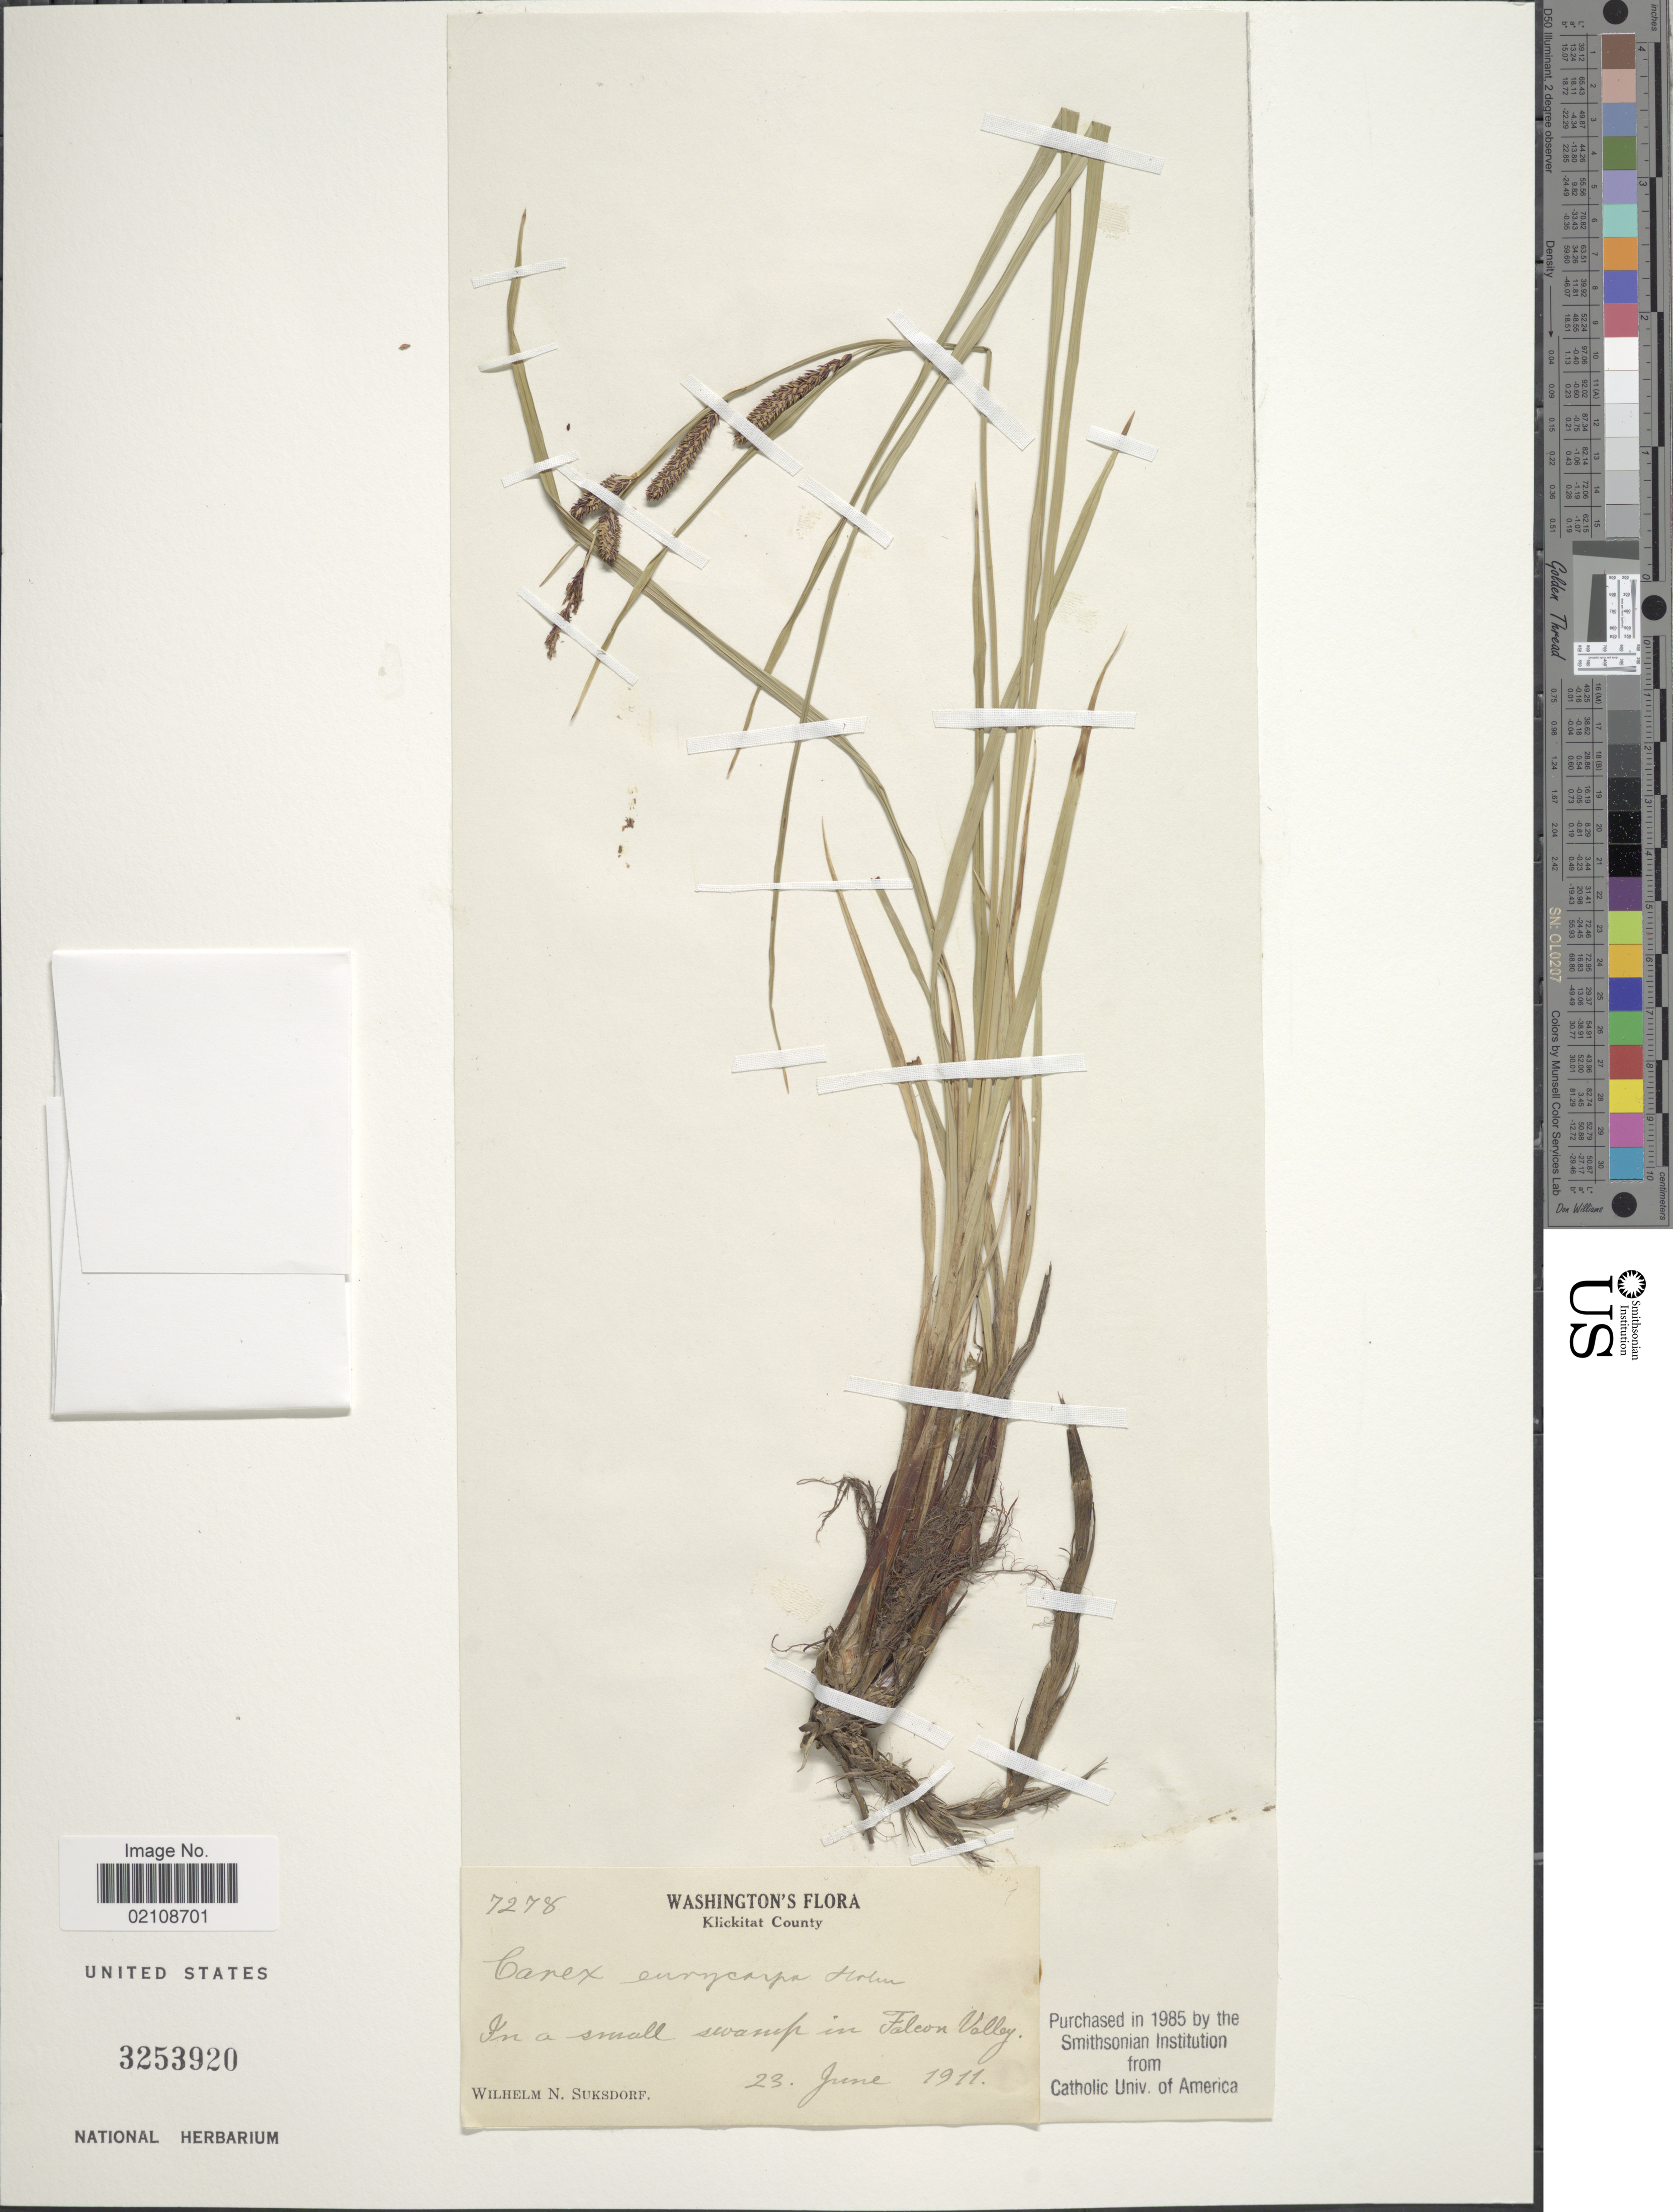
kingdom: Plantae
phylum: Tracheophyta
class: Liliopsida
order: Poales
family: Cyperaceae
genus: Carex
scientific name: Carex angustata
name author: Boott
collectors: W. N. Suksdorf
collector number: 7278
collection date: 1911-06-23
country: United States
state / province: Washington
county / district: Klickitat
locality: Klickitat Co., in a small swamp in Falcon Valley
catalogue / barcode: US 3253920